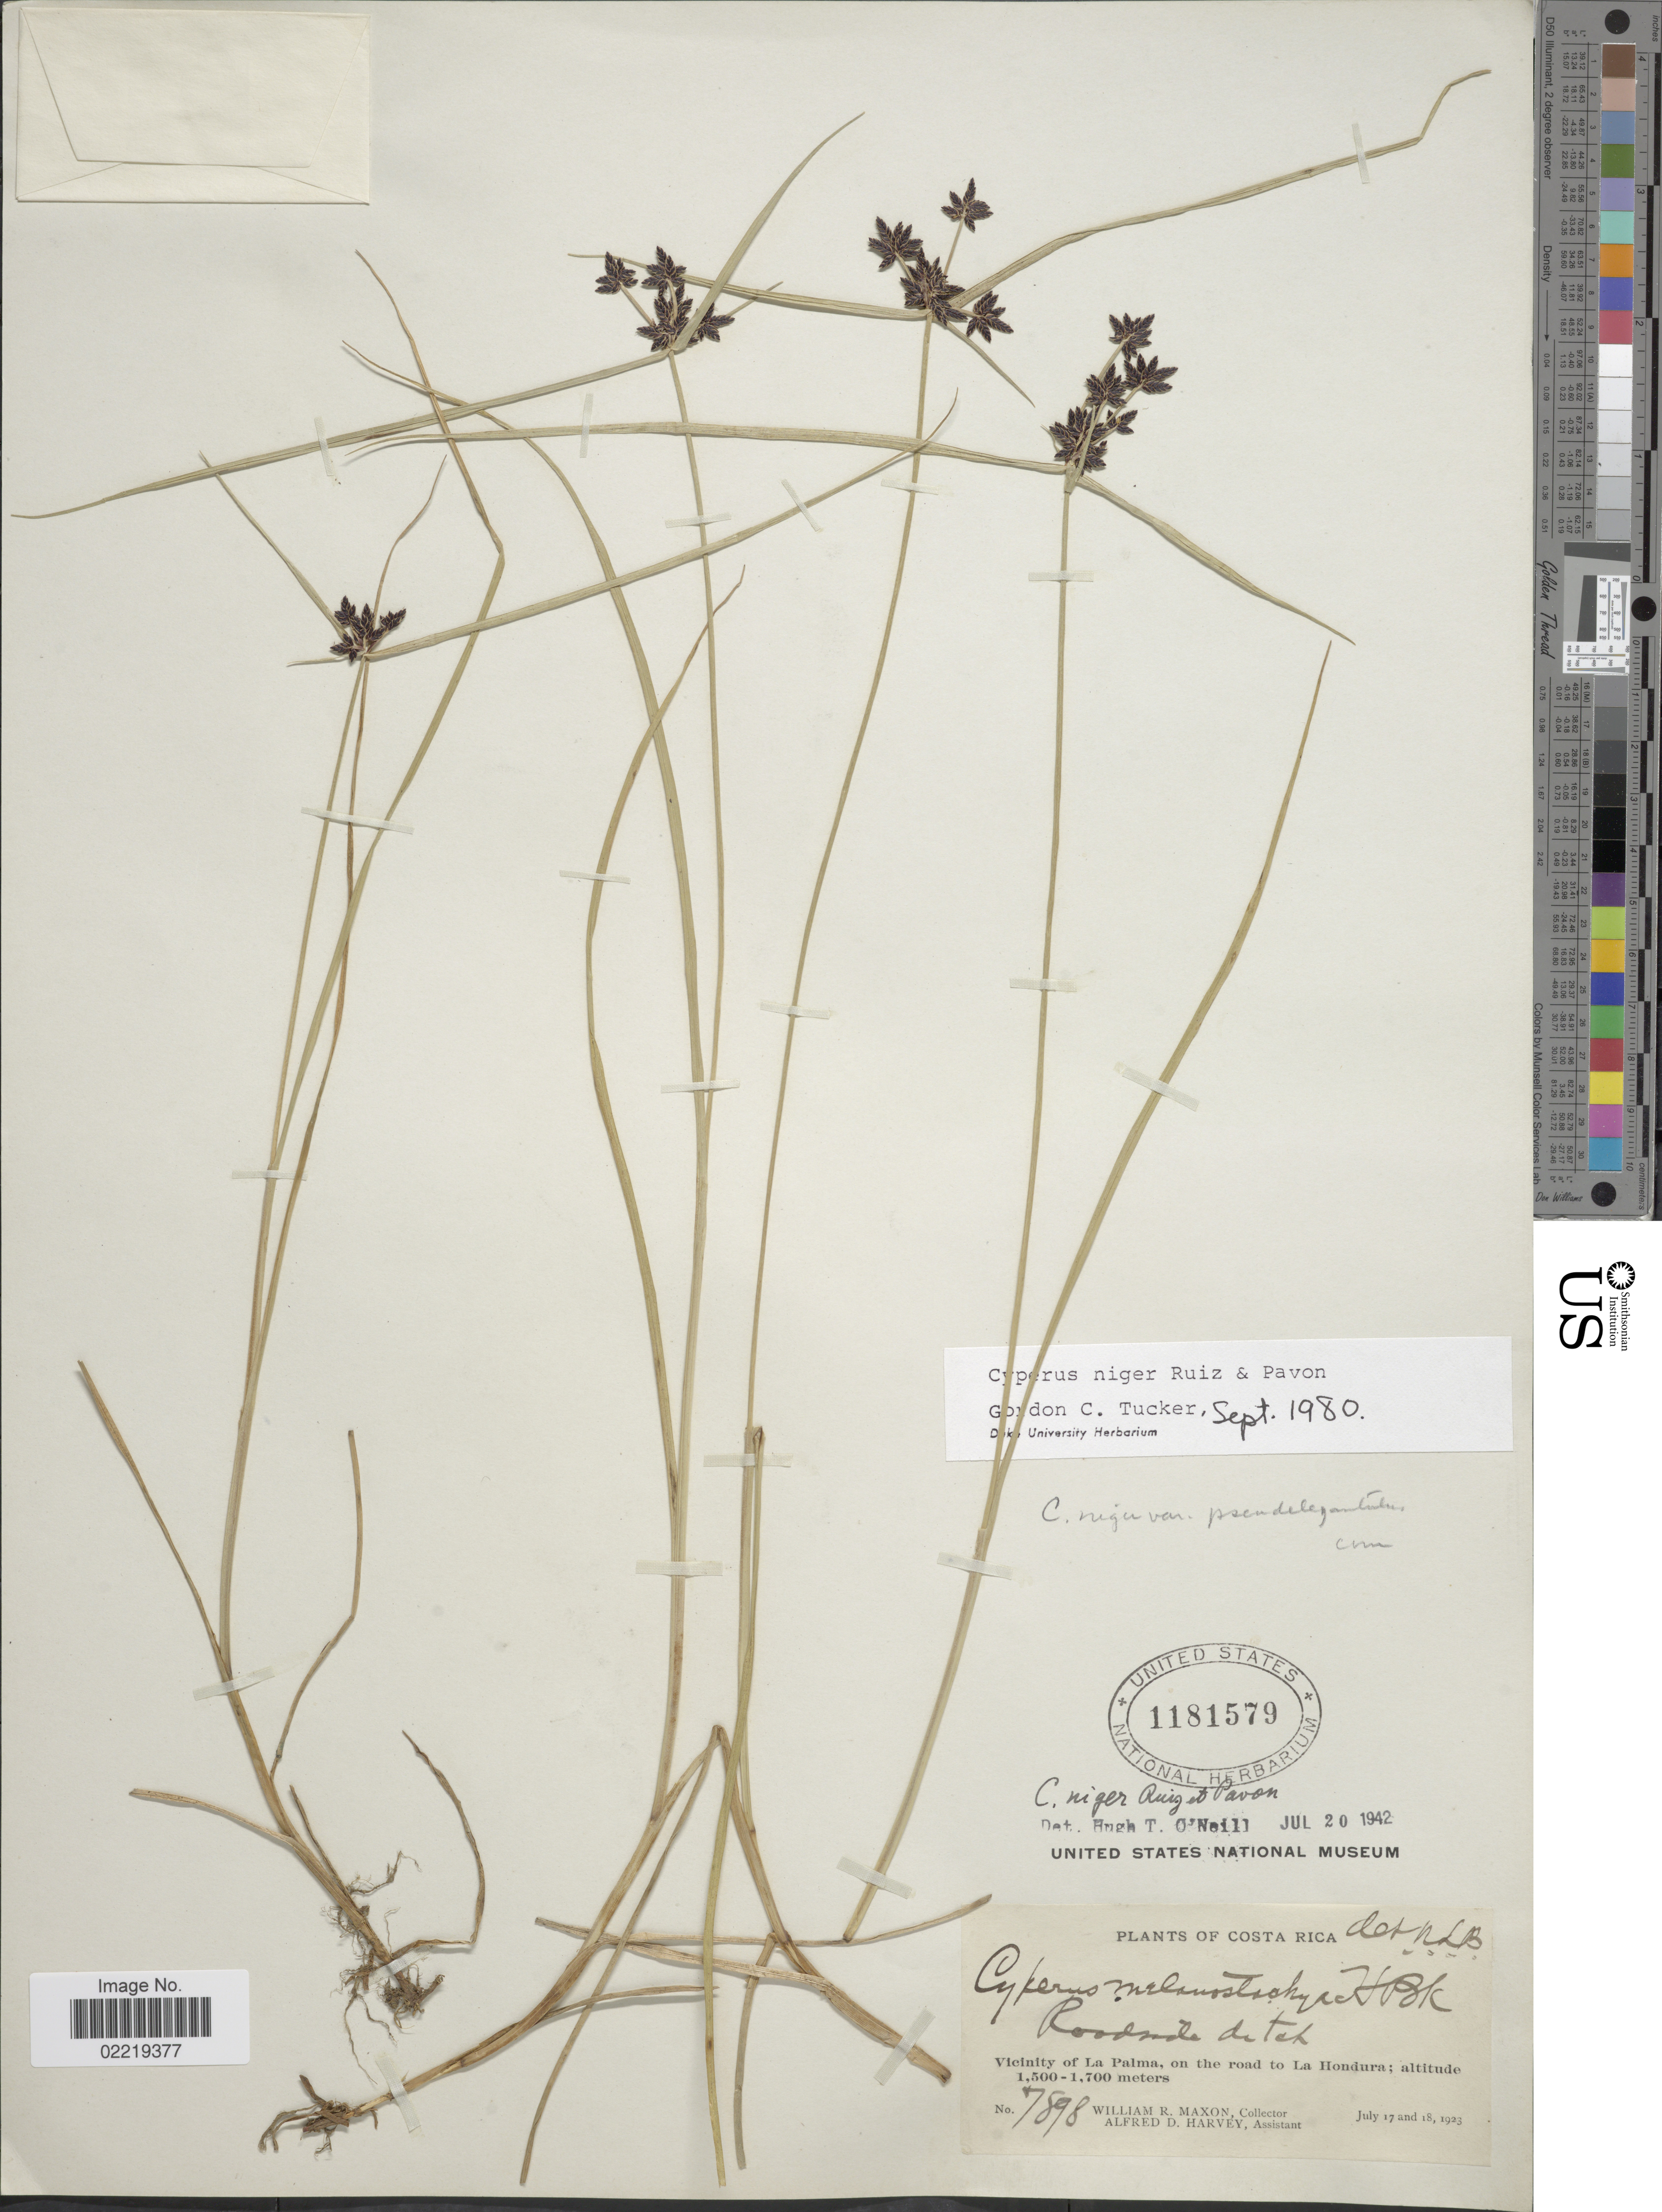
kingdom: Plantae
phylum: Tracheophyta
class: Liliopsida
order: Poales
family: Cyperaceae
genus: Cyperus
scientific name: Cyperus niger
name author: Ruiz & Pav.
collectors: W. R. Maxon & A. D. Harvey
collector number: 7898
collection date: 1923-07-17/1923-07-18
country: Costa Rica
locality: Vicinity of La Palma, on the road to La Hondura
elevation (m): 1500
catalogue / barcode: US 1181579